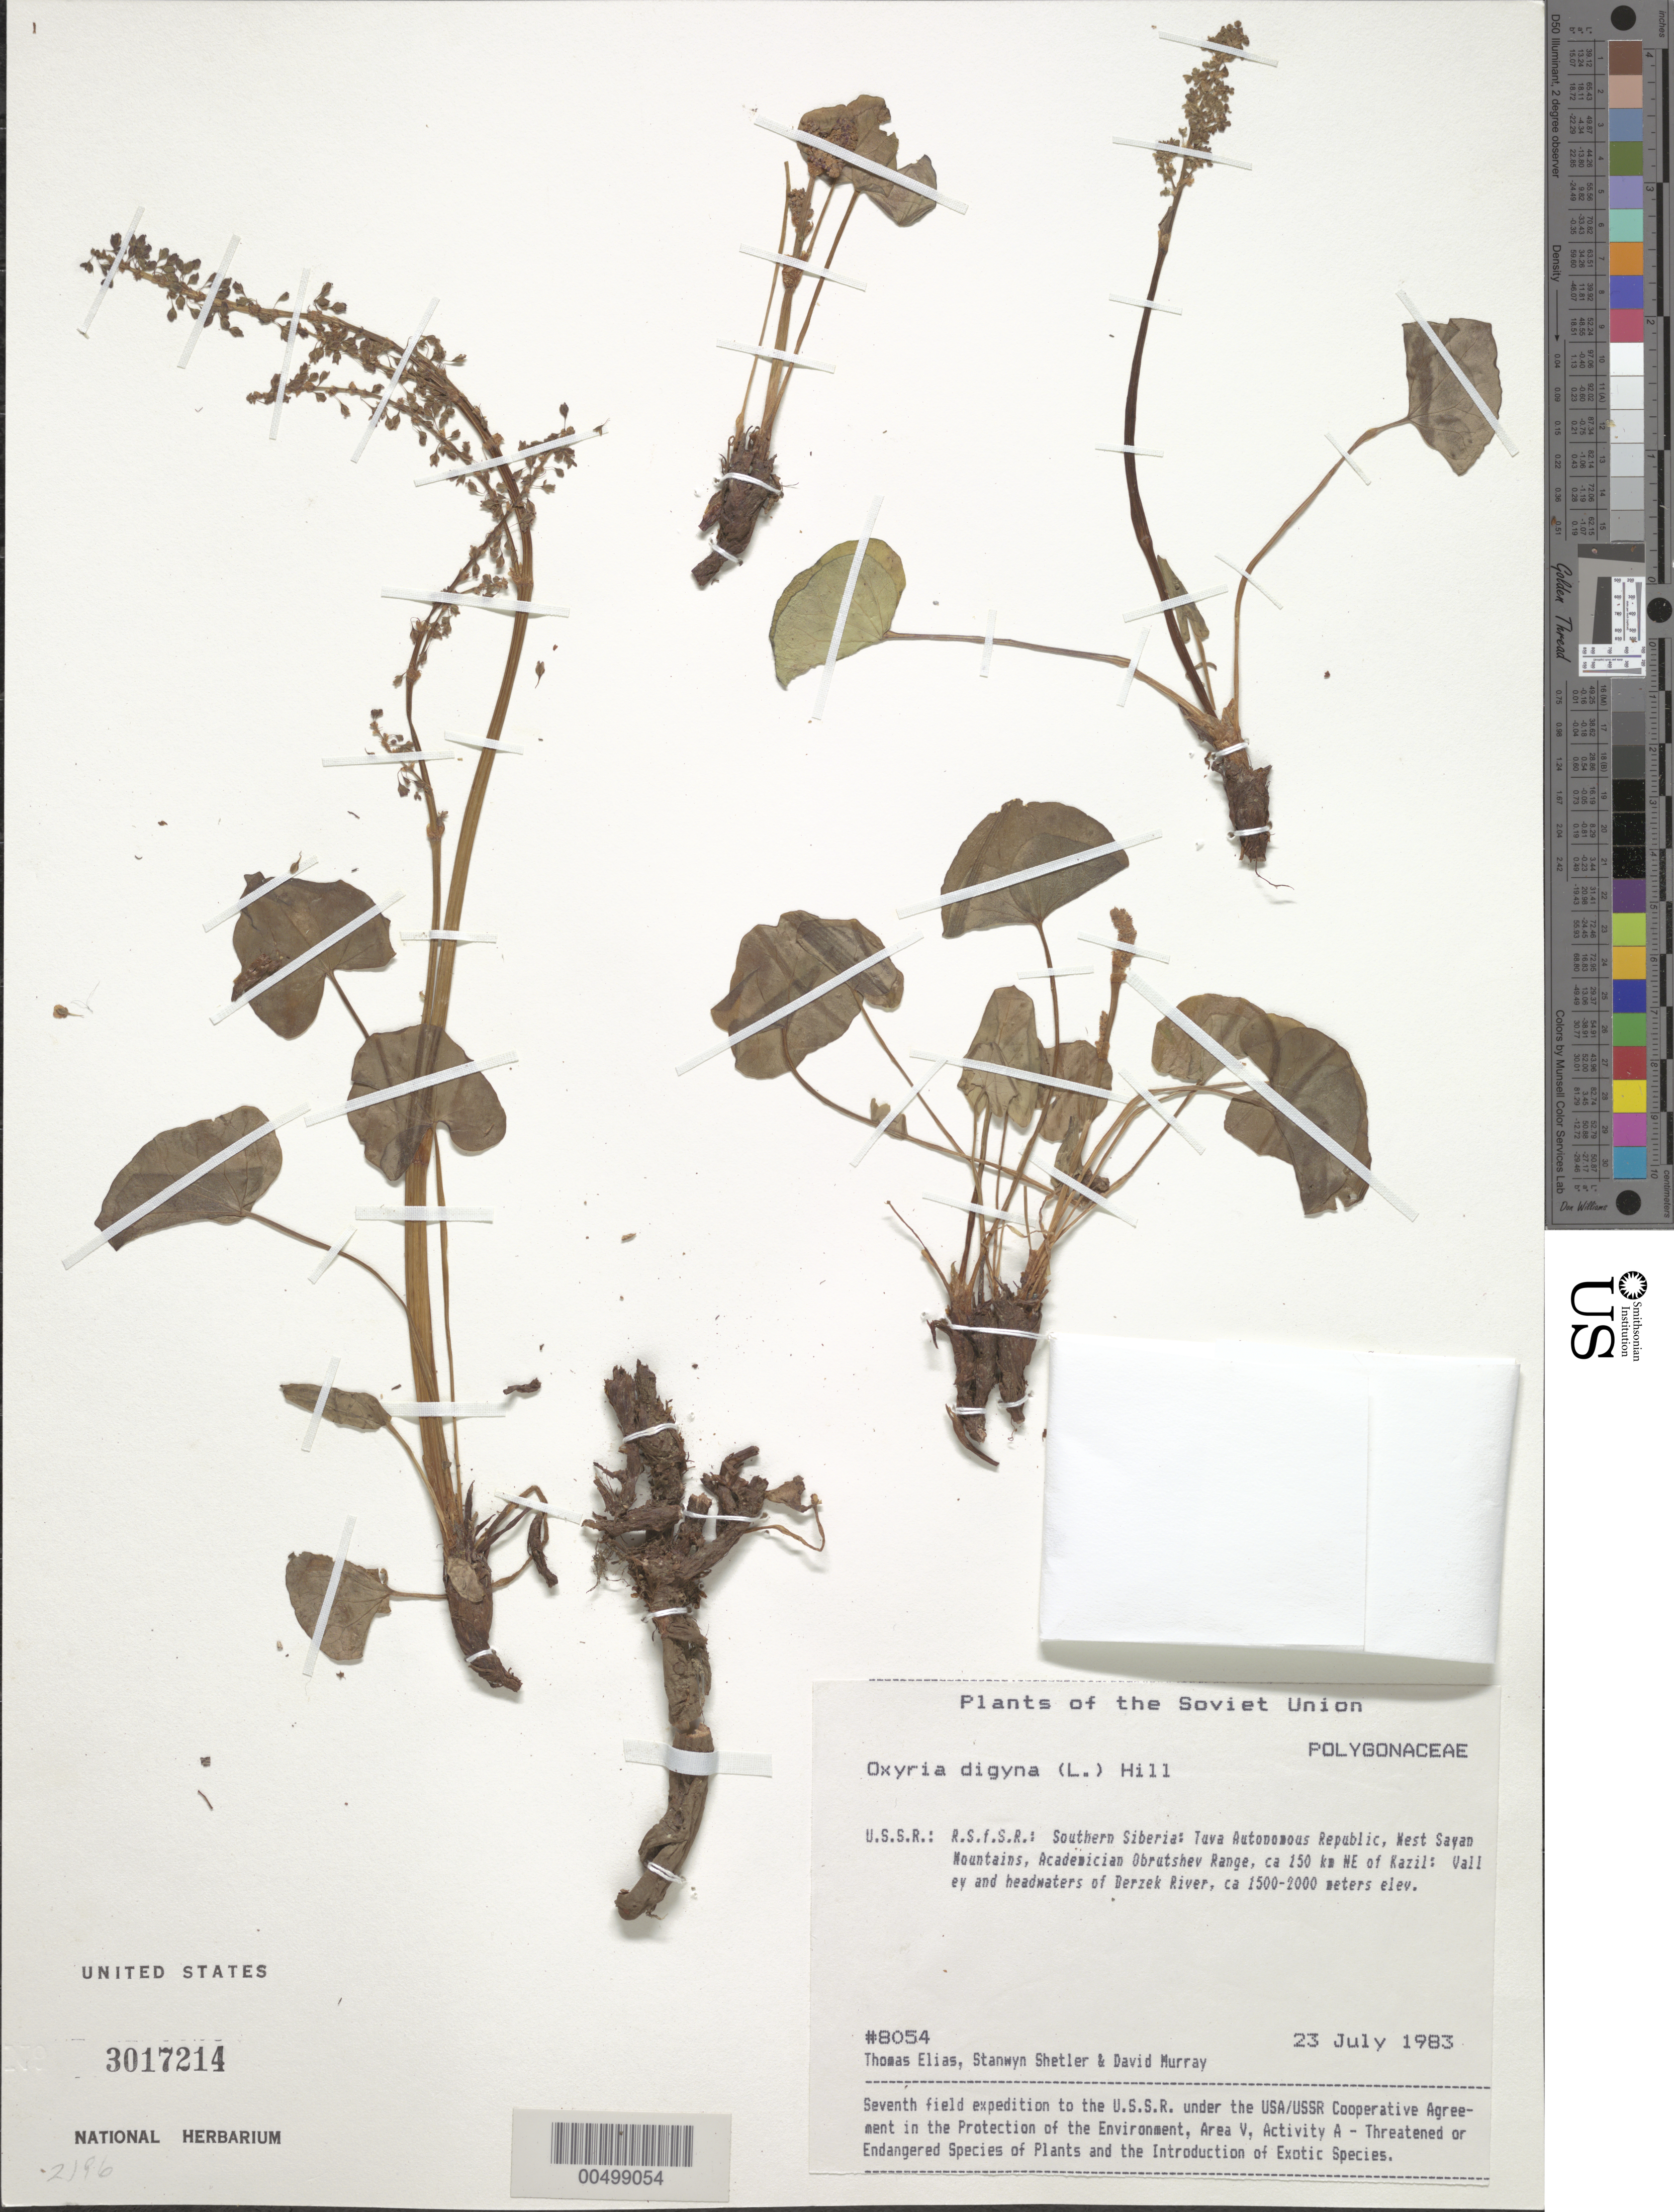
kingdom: Plantae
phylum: Tracheophyta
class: Magnoliopsida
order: Caryophyllales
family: Polygonaceae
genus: Oxyria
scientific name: Oxyria digyna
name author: (L.) Hill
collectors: T. Elias, S. Shetler & D. F. Murray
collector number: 8054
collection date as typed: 23 Jul 1983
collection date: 1983-07-23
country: Russian Federation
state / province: Tuva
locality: West Sayan Mountains, Academician Obrutshev Range, ca. 150 km NE of Kazil [Kyzyl], valley and headwaters of Derzek River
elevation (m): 1500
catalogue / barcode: US 3017214